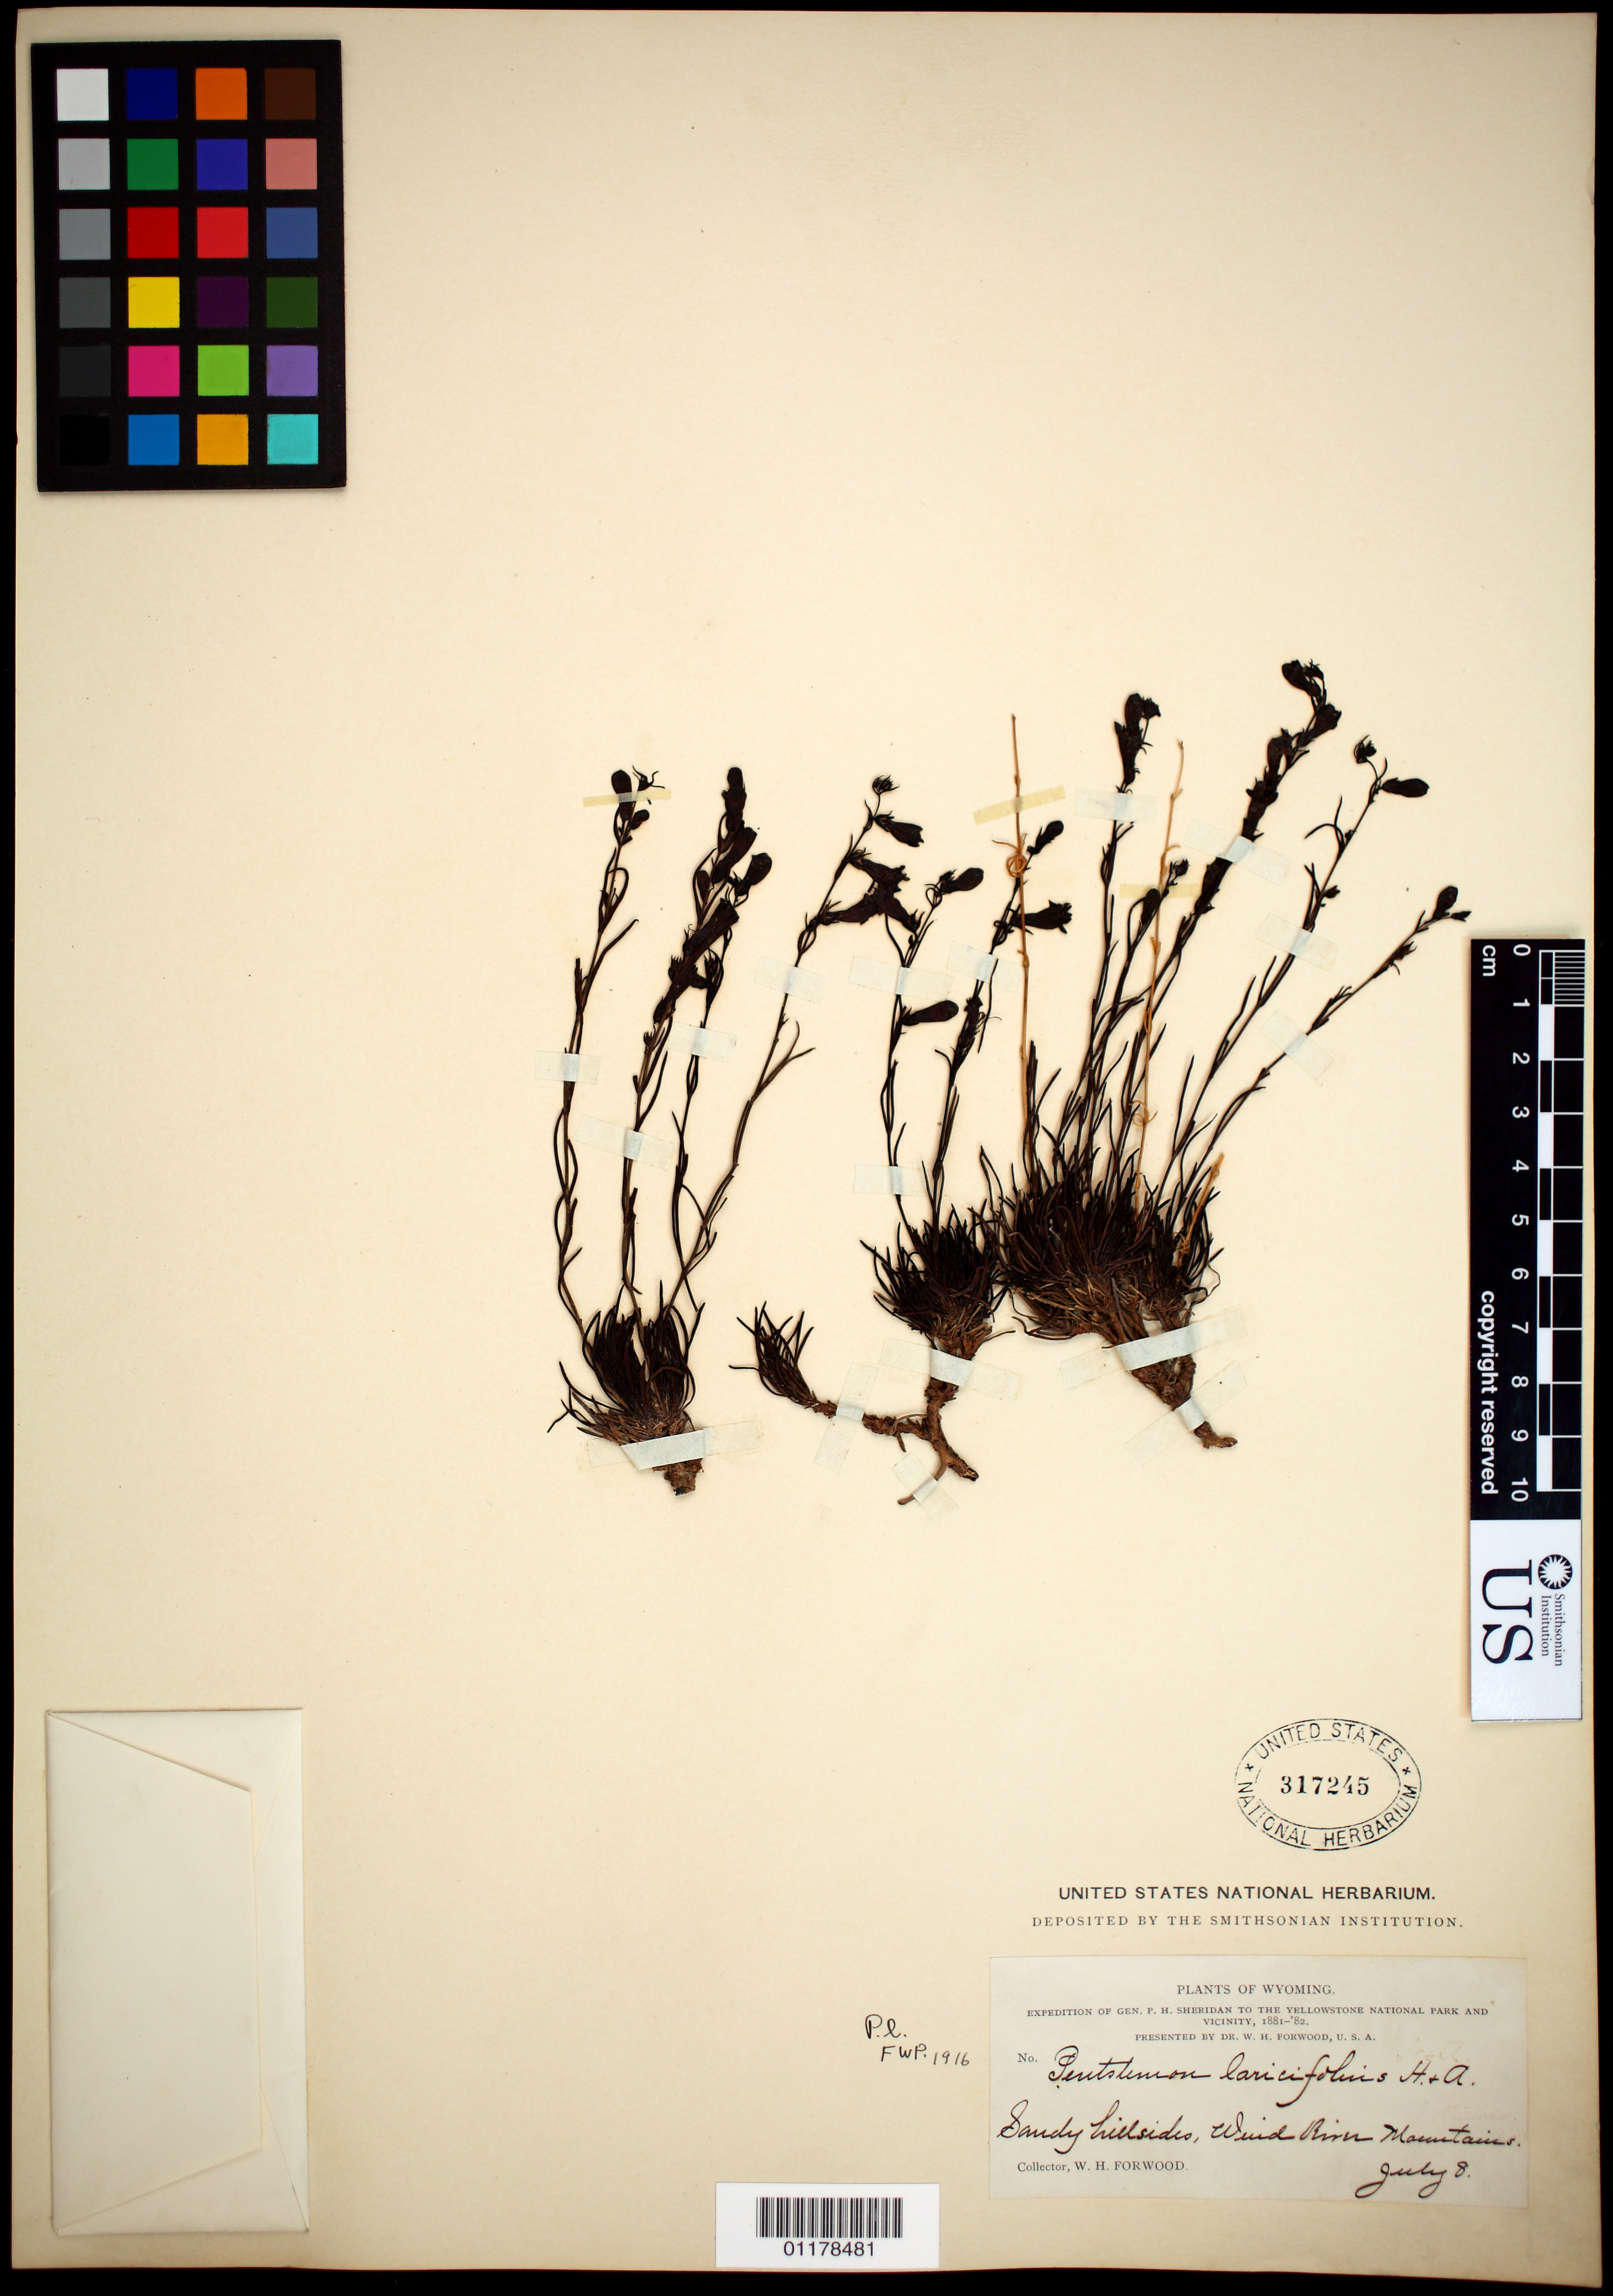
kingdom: Plantae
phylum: Tracheophyta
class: Magnoliopsida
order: Lamiales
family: Plantaginaceae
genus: Penstemon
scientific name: Penstemon laricifolius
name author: Hook. & Arn.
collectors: W. Forwood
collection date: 1881-07-08 or 1882-07-08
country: United States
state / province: Wyoming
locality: Wind River Mountains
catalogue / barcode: US 317245